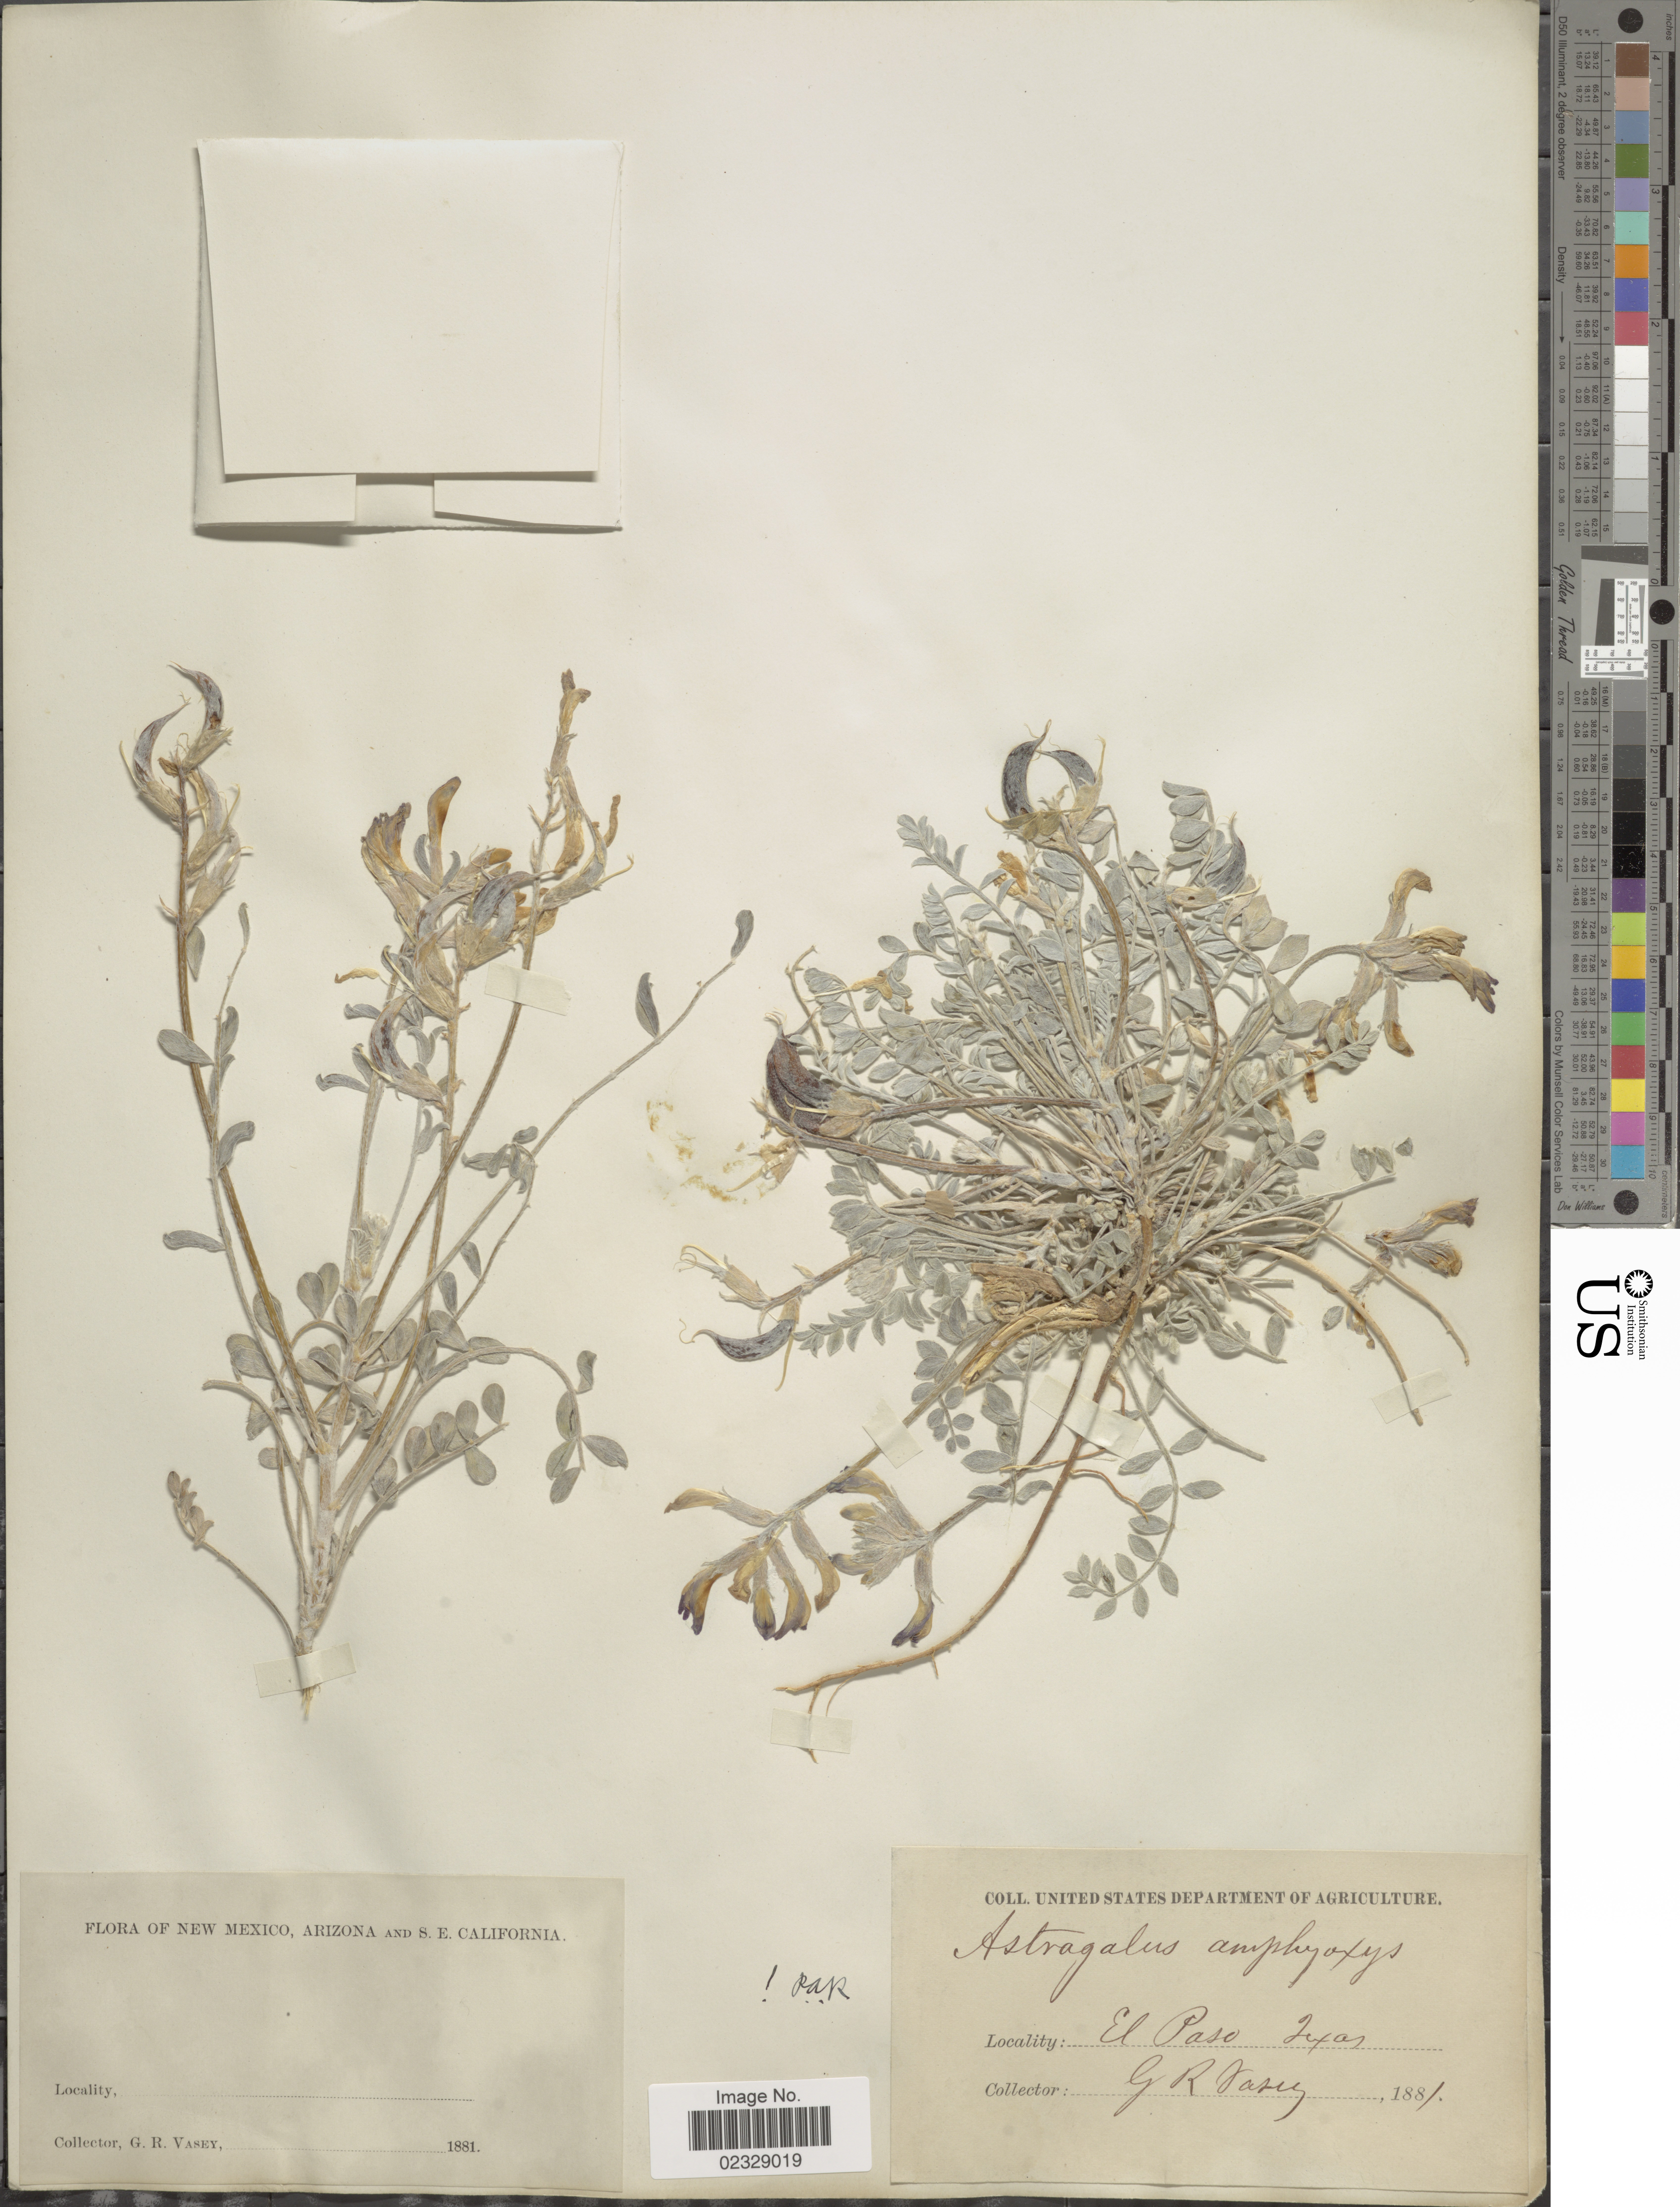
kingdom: Plantae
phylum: Tracheophyta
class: Magnoliopsida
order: Fabales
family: Fabaceae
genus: Astragalus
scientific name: Astragalus amphioxys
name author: A. Gray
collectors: G. R. Vasey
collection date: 1881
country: United States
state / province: Texas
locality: El Paso